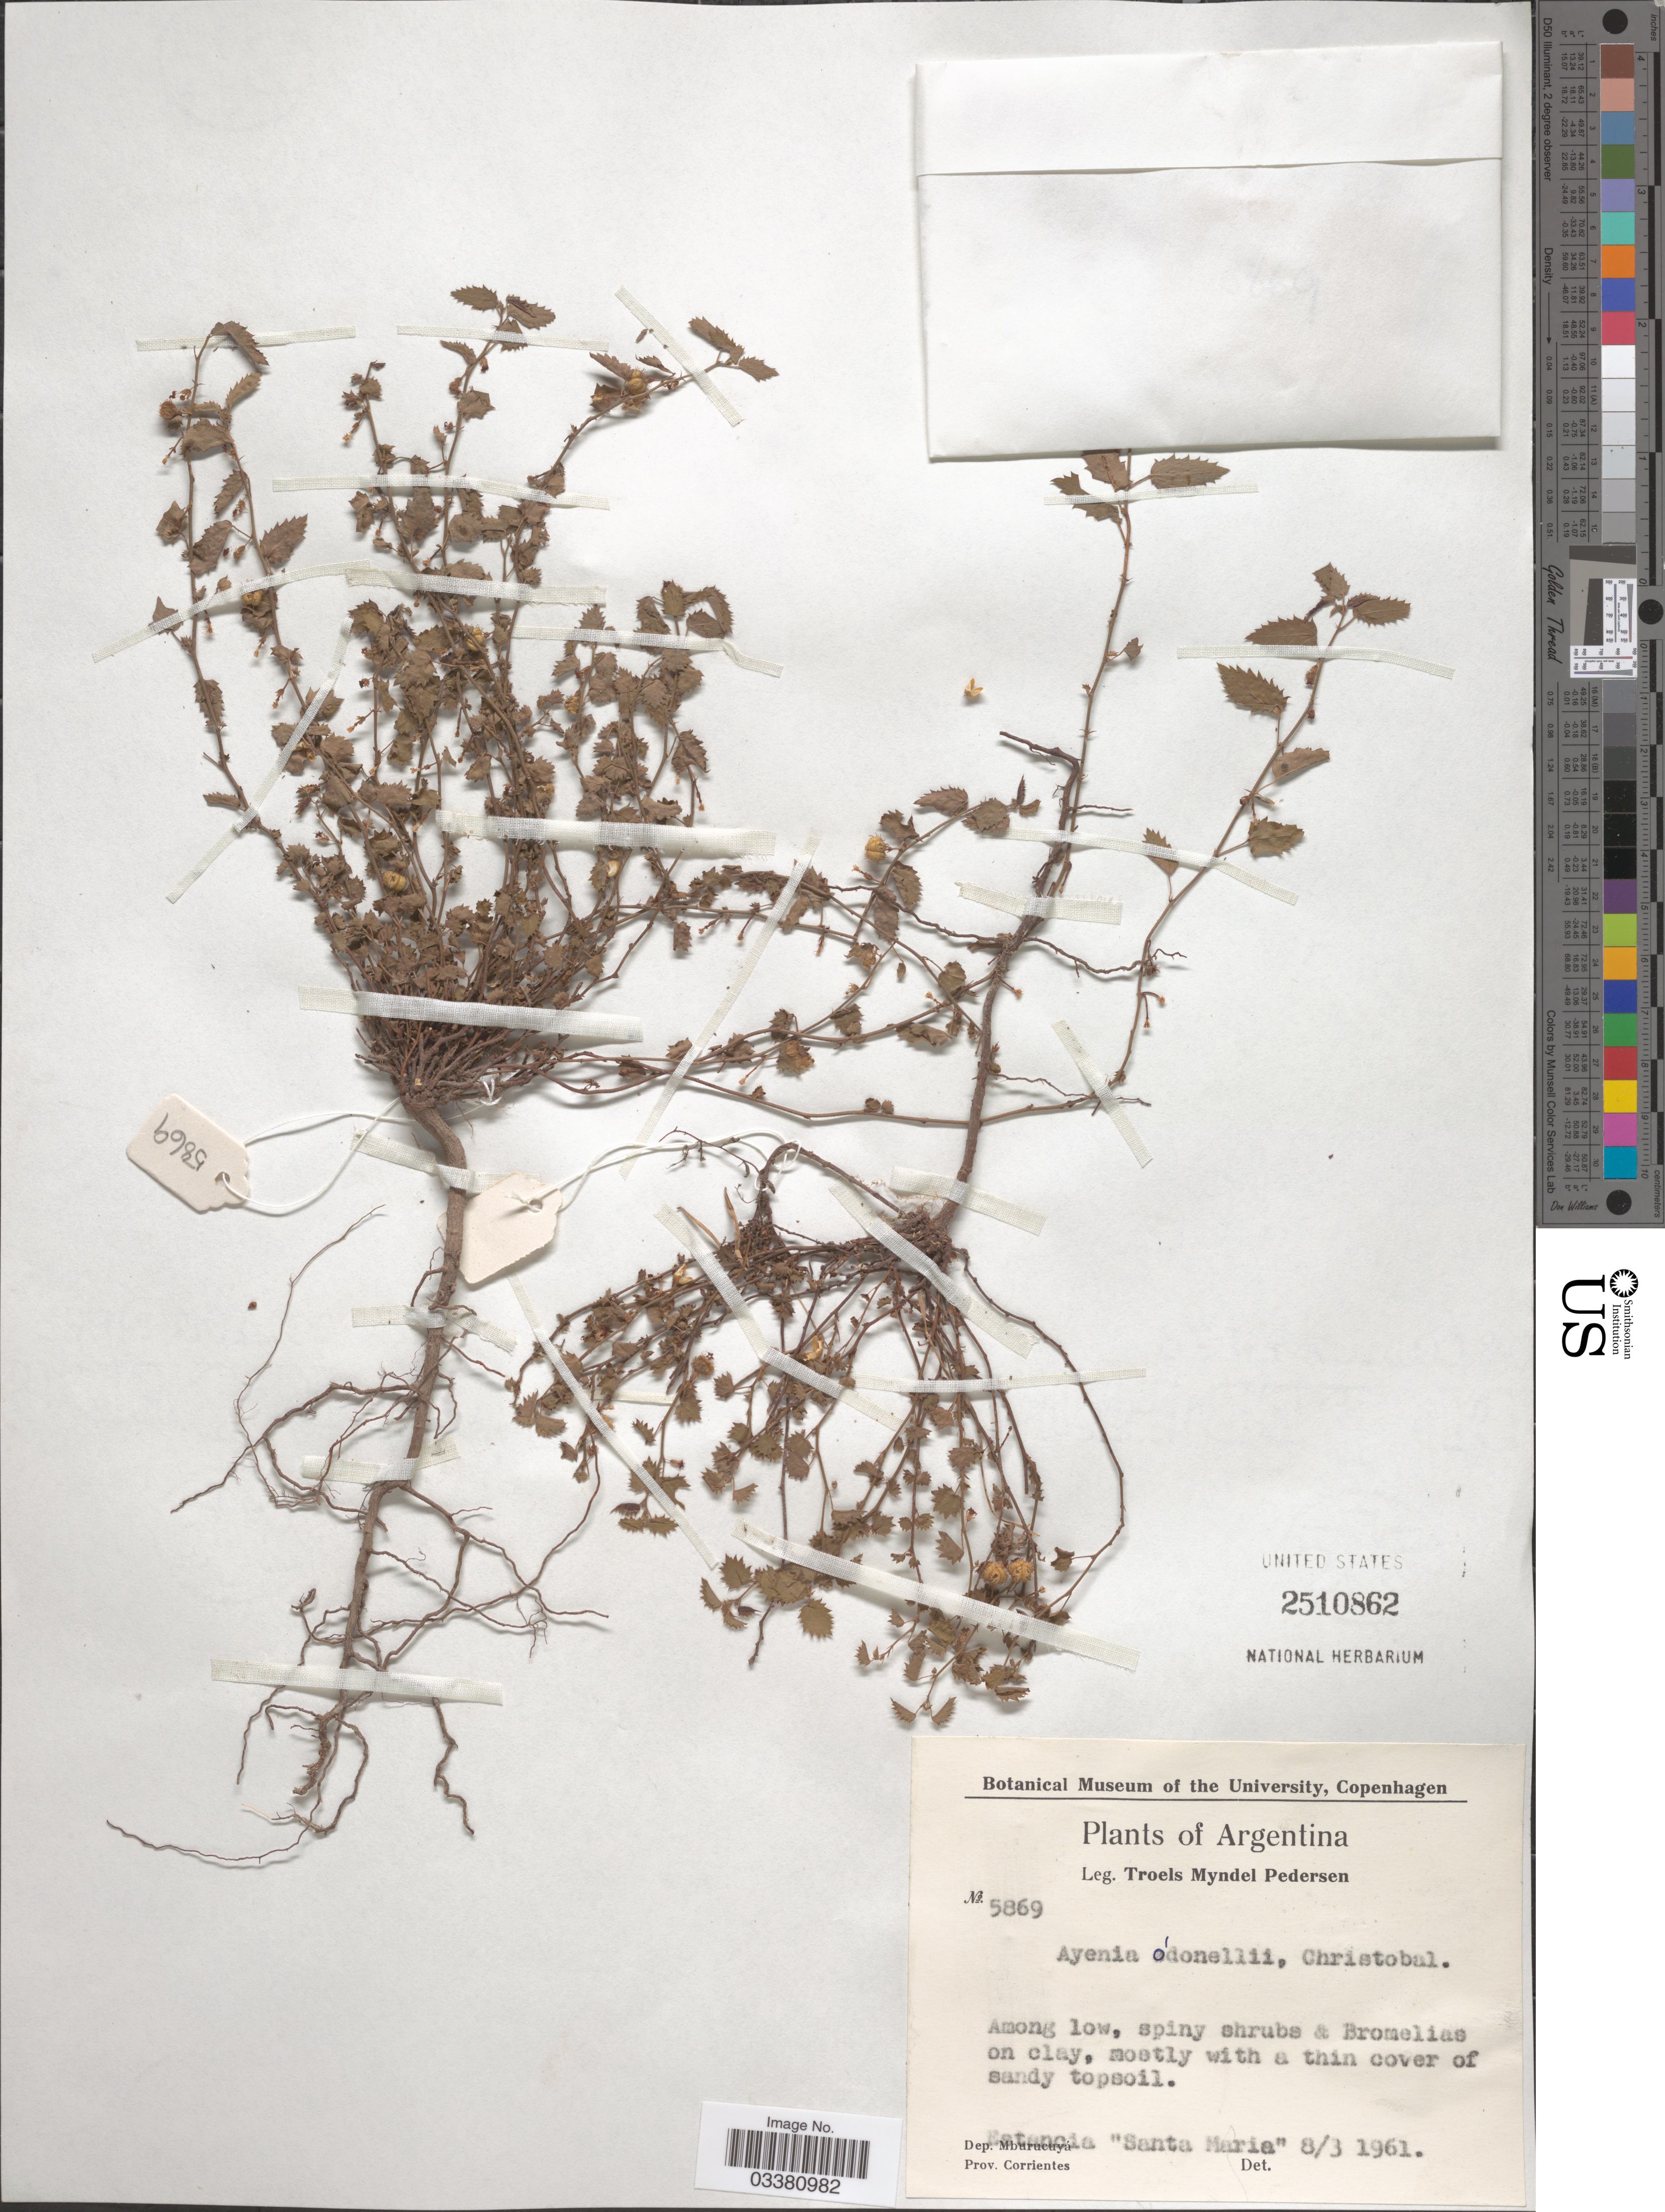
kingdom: Plantae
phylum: Tracheophyta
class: Magnoliopsida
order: Malvales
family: Malvaceae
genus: Ayenia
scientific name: Ayenia odonellii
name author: Cristóbal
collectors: T. Pederson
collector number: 5869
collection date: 1961-03-08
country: Argentina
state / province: Corrientes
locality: Estancia "Santa Maria". Dep. Mburucuyá.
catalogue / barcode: US 2510862